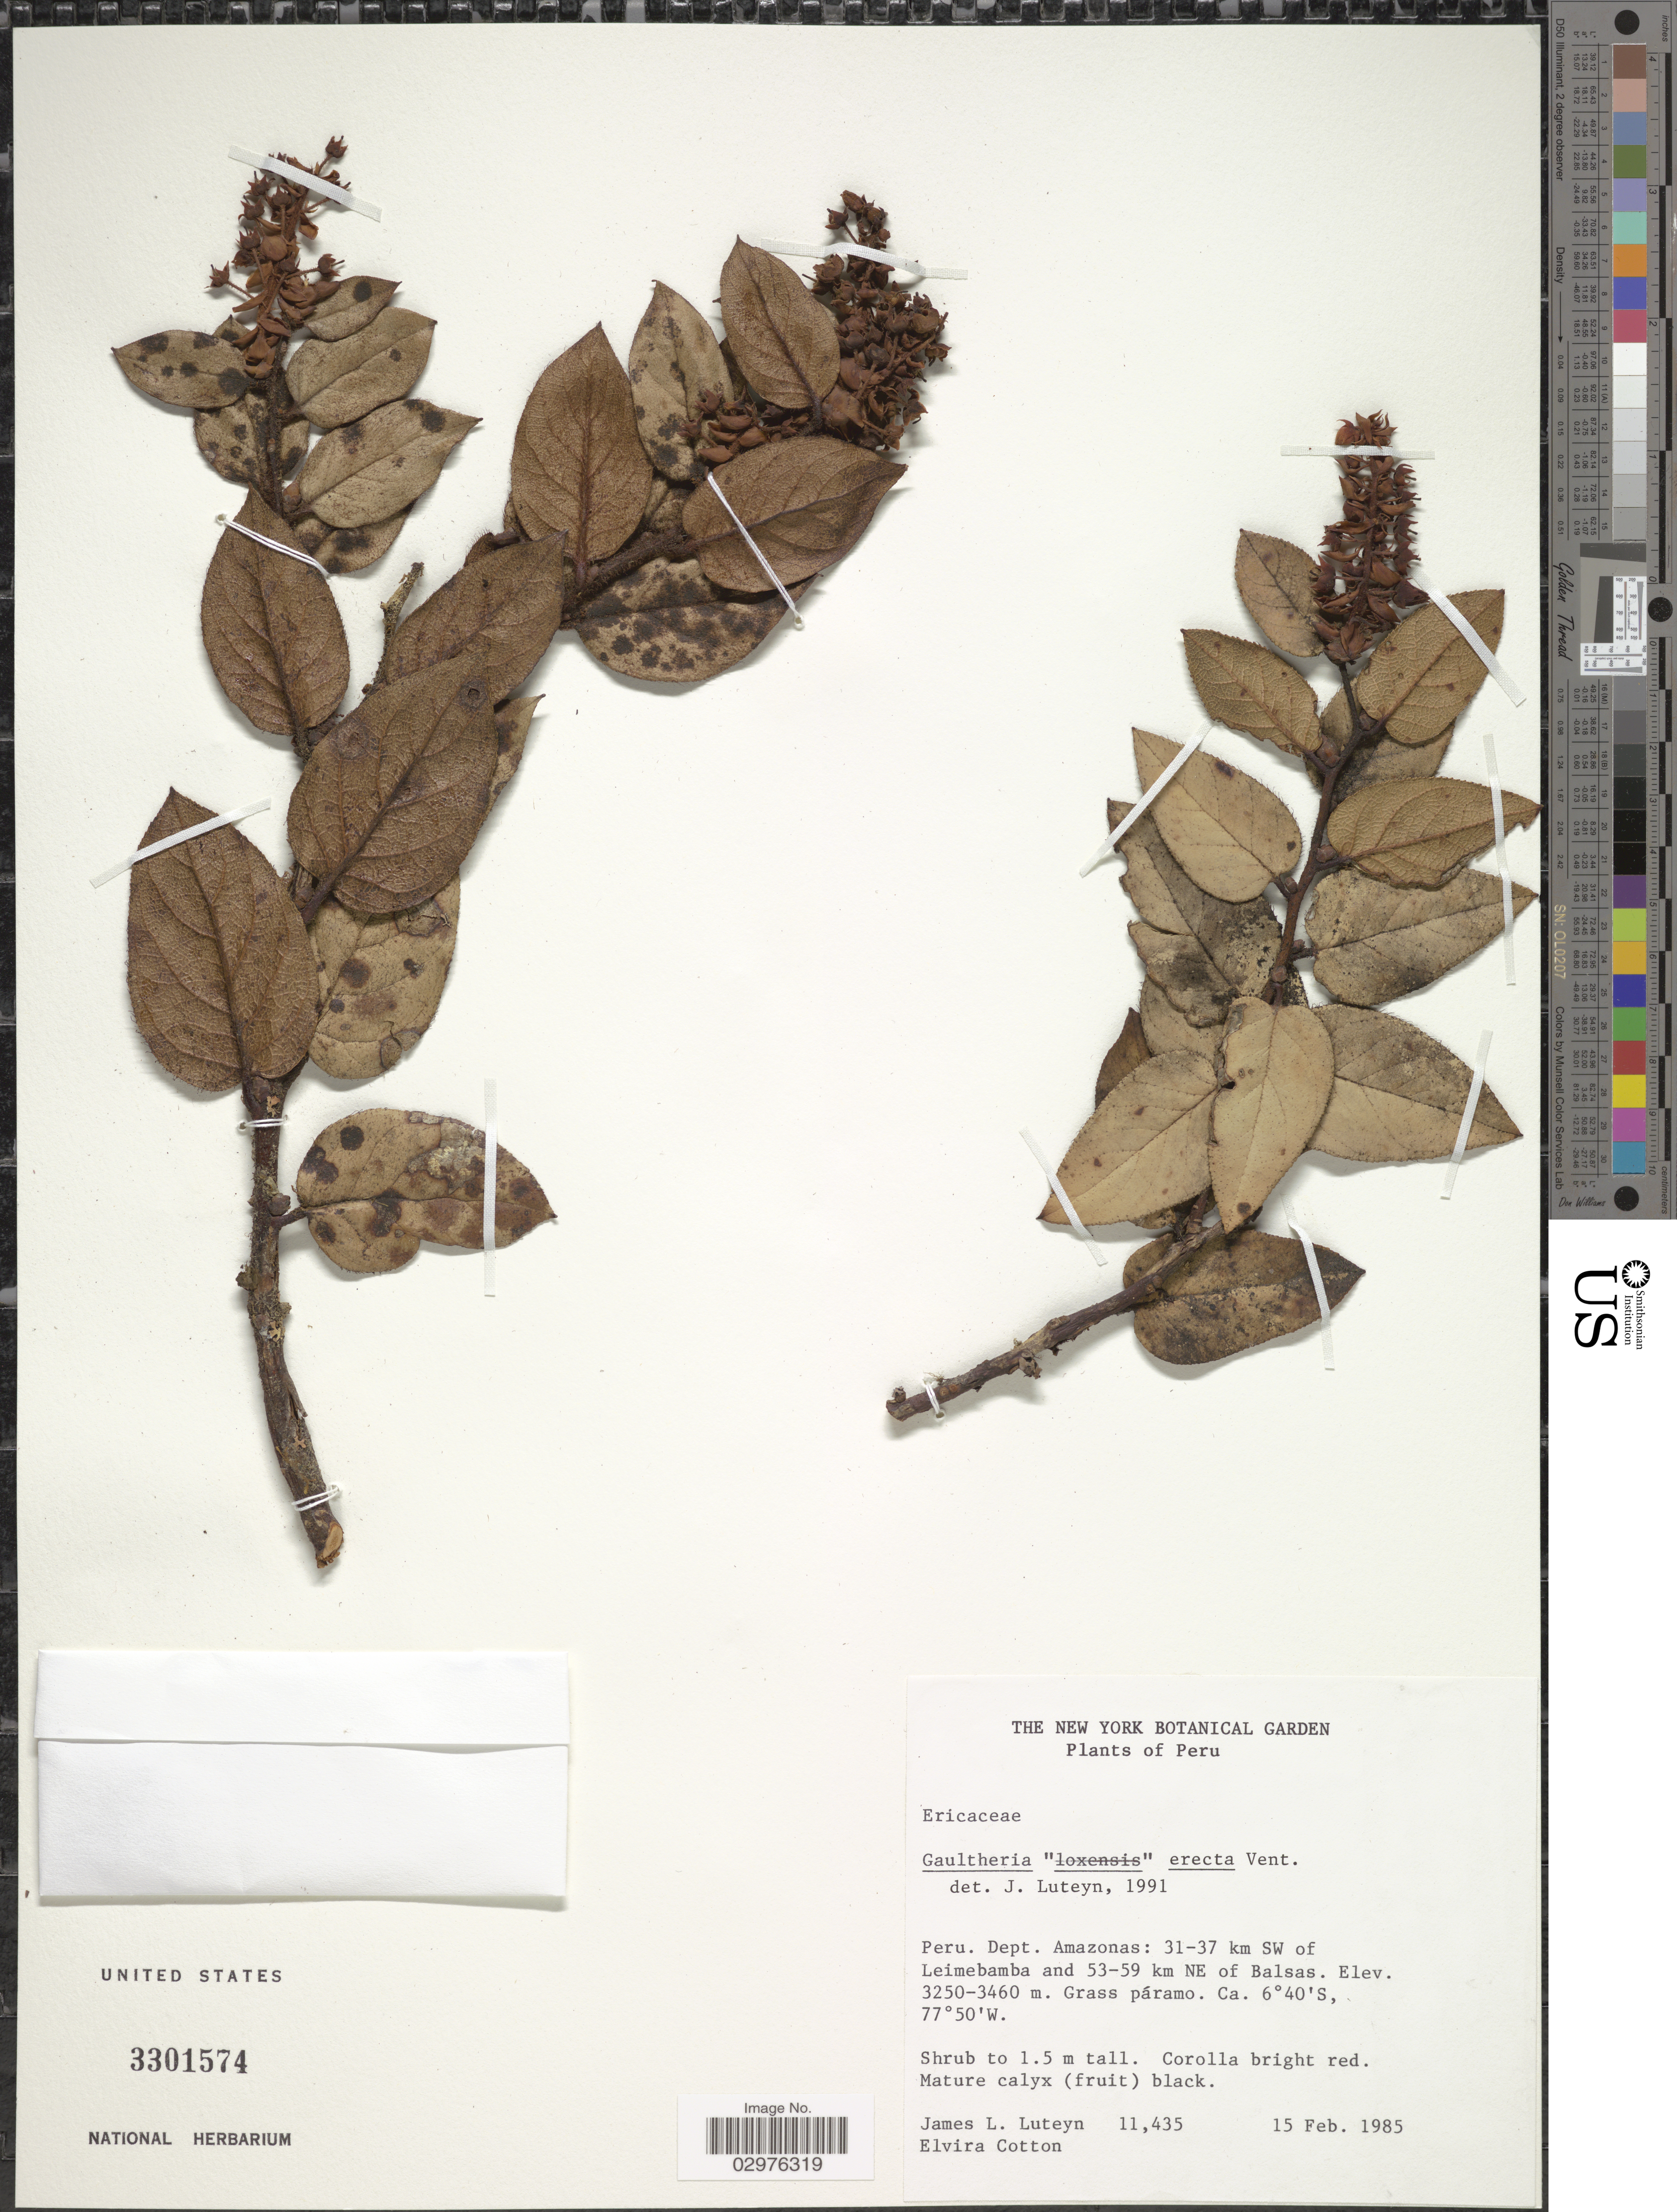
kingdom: Plantae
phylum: Tracheophyta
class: Magnoliopsida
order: Ericales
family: Ericaceae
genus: Gaultheria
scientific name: Gaultheria erecta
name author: Vent.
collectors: J. L. Luteyn & E. Cotton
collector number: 11435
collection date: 1985-02-15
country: Peru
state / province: Amazonas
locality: Dept. Amazonas: 31-37 km SW of Leimebamba and 53-59 km NE of Balsas.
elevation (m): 3250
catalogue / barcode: US 3301574